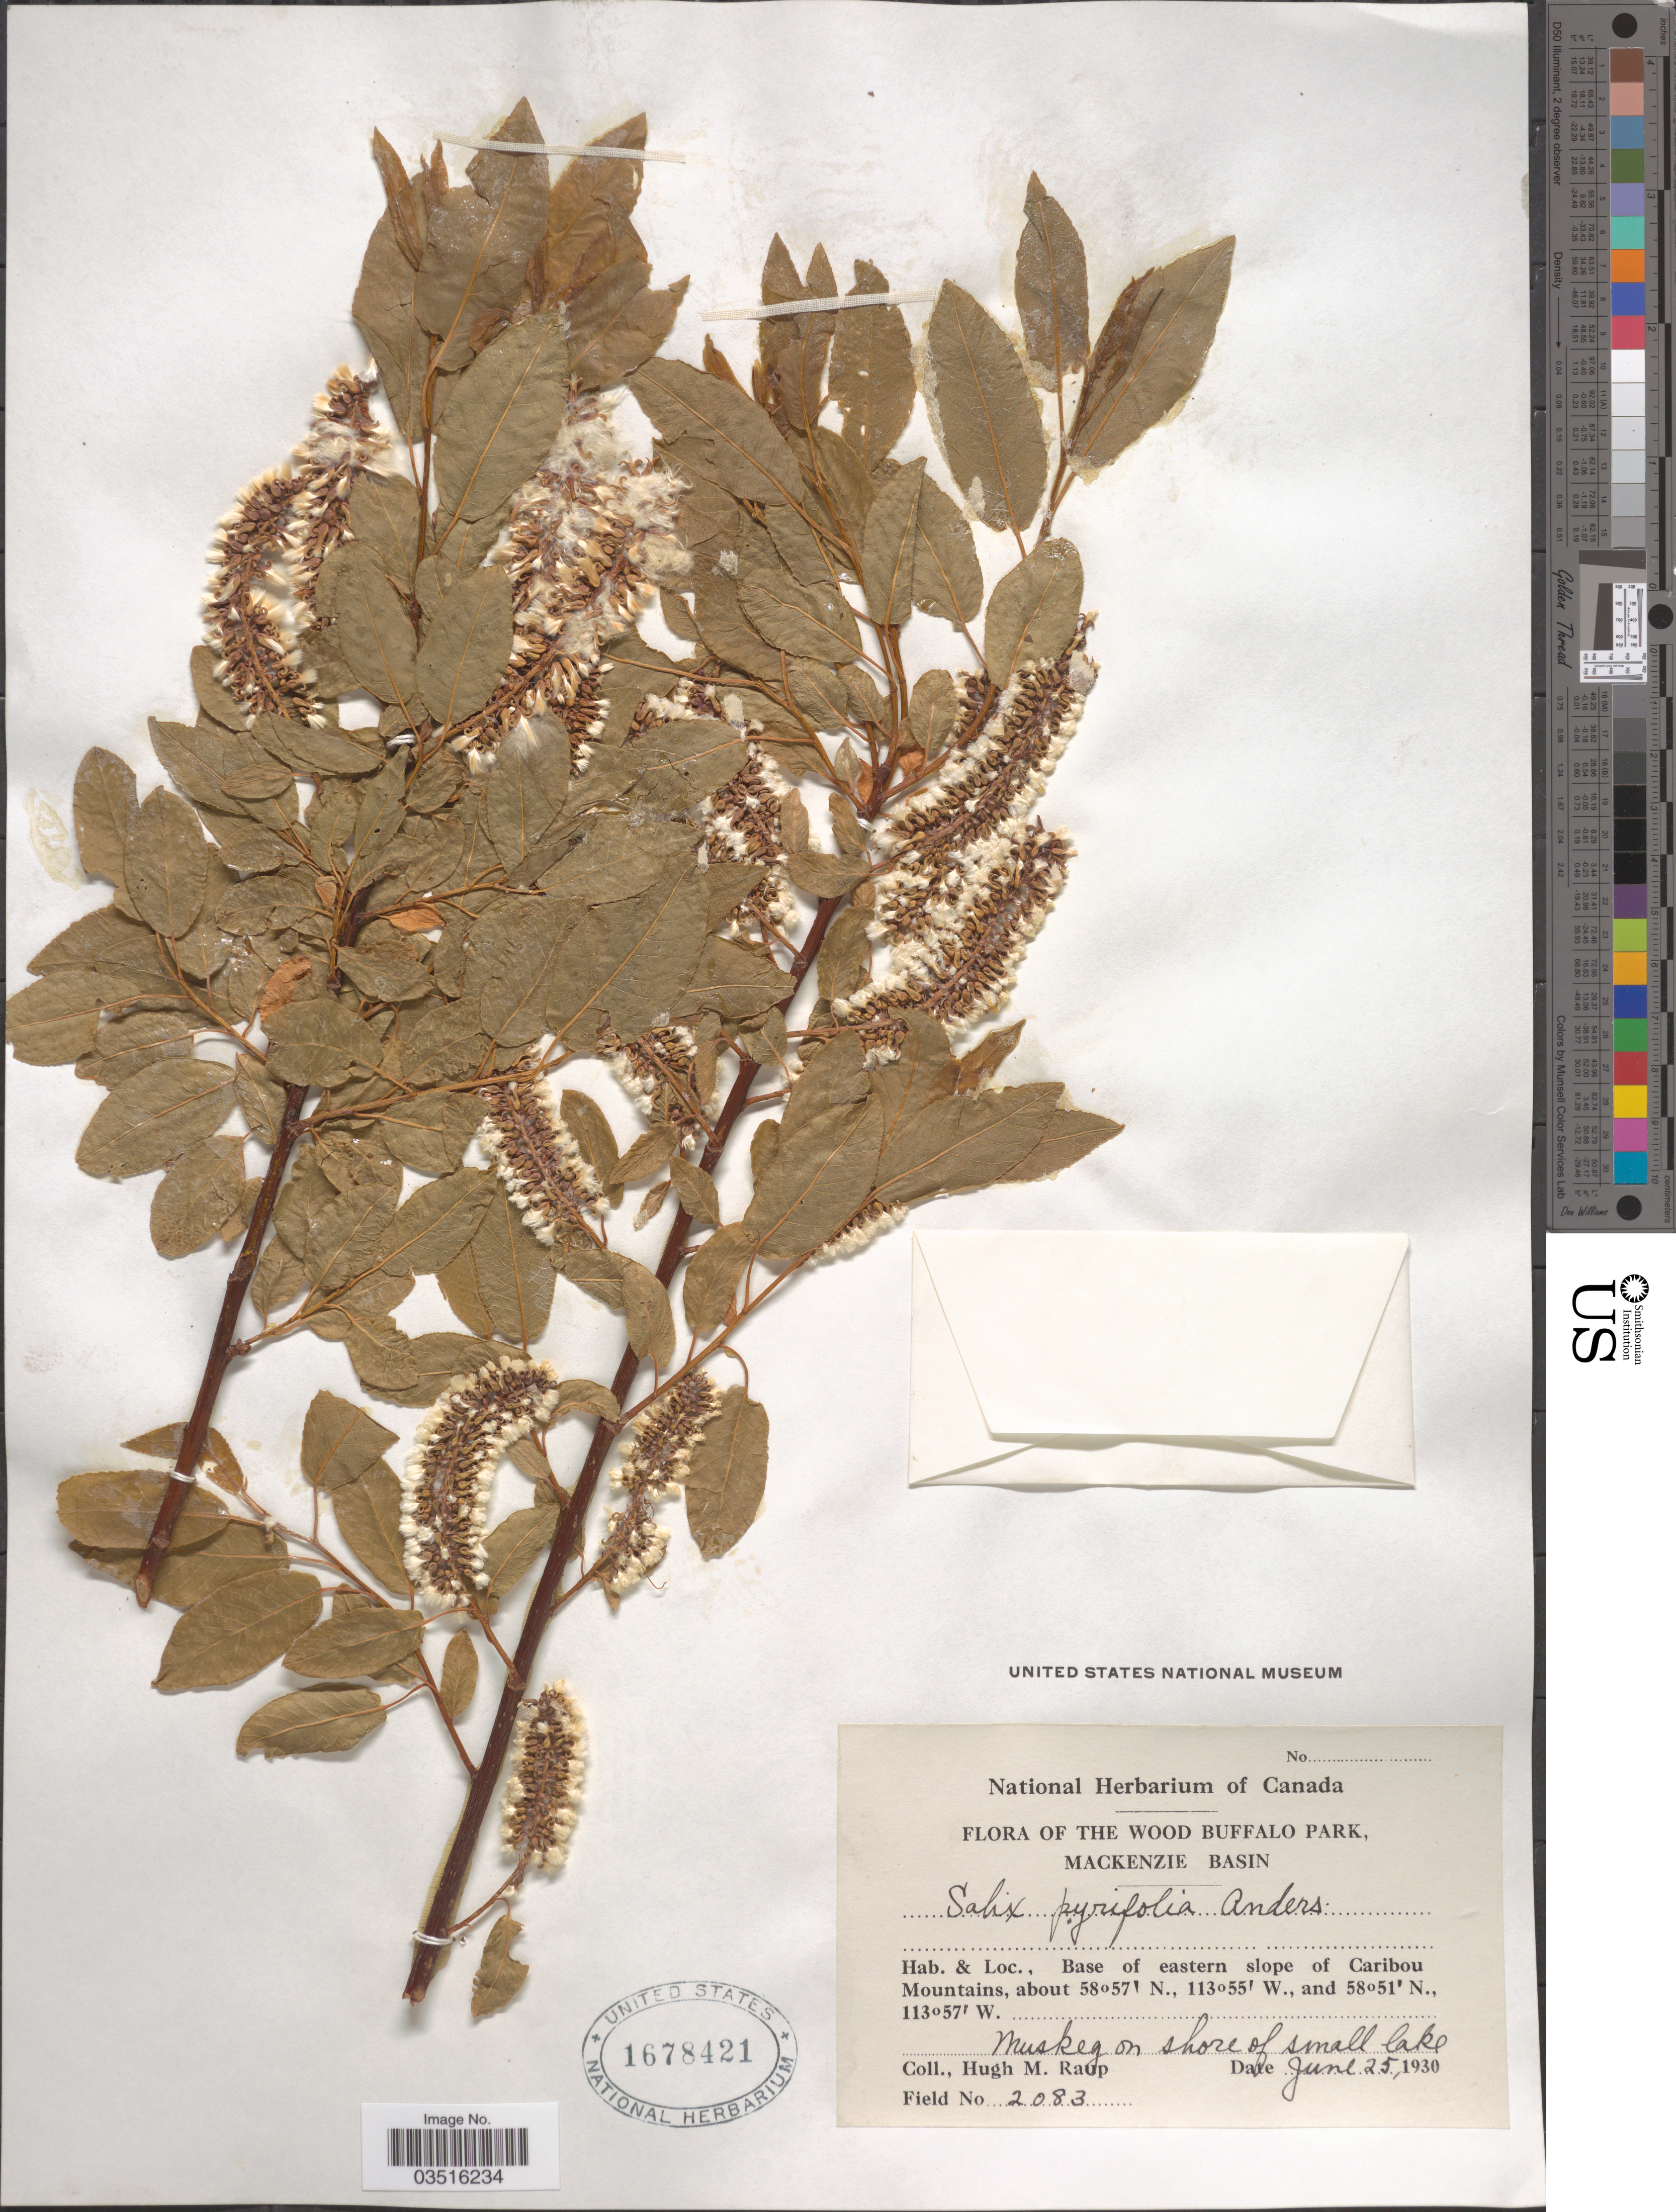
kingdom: Plantae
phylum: Tracheophyta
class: Magnoliopsida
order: Malpighiales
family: Salicaceae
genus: Salix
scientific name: Salix pyrifolia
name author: Ledeb.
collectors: H. Raup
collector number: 2083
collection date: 1930-06-25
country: Canada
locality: The Wood Buffalo Park, Mackenzie Basin. Base of eastern slope of Caribou Mountains.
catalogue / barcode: US 1678421